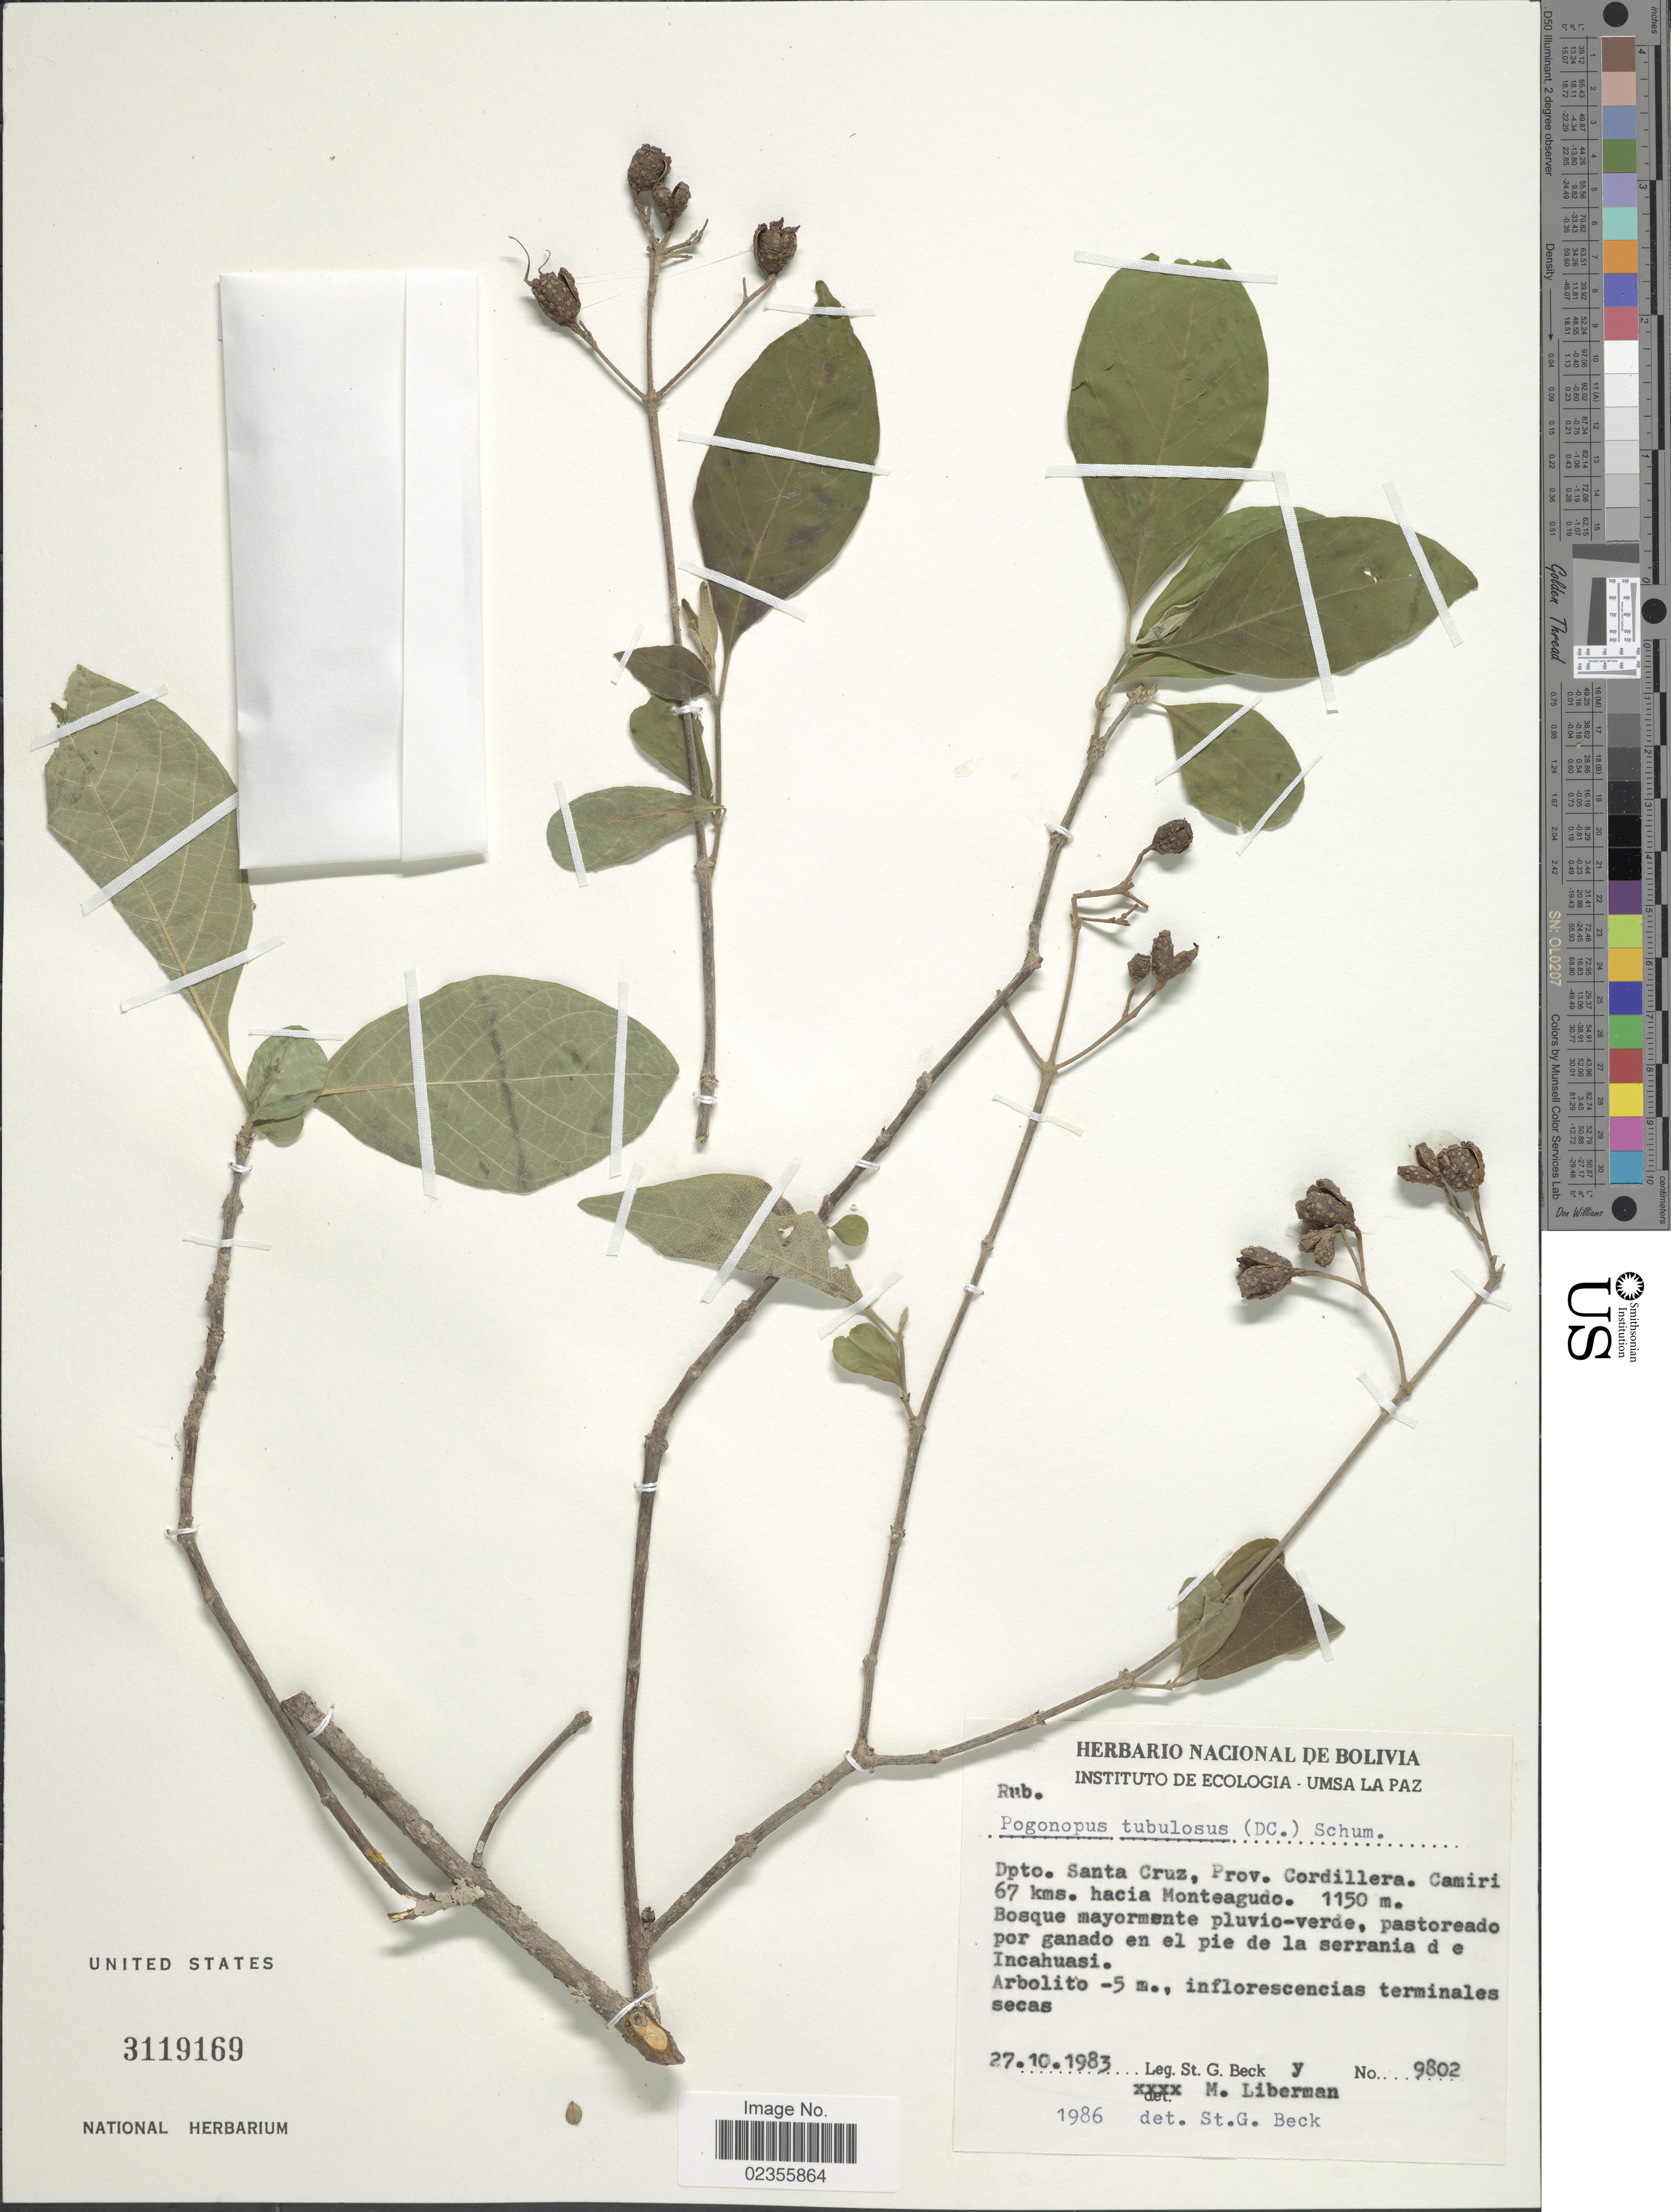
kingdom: Plantae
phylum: Tracheophyta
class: Magnoliopsida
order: Gentianales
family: Rubiaceae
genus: Pogonopus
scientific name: Pogonopus tubulosus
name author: (A. Rich. in DC.) K. Schum.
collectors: S. G. Beck & M. Liberman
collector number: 9802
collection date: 1983-10-27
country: Bolivia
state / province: Santa Cruz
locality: Dpto. Santa Cruz, Prov. Cordillera. Camiri 67 kms. hacia Monteagudo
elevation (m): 1150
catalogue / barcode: US 3119169